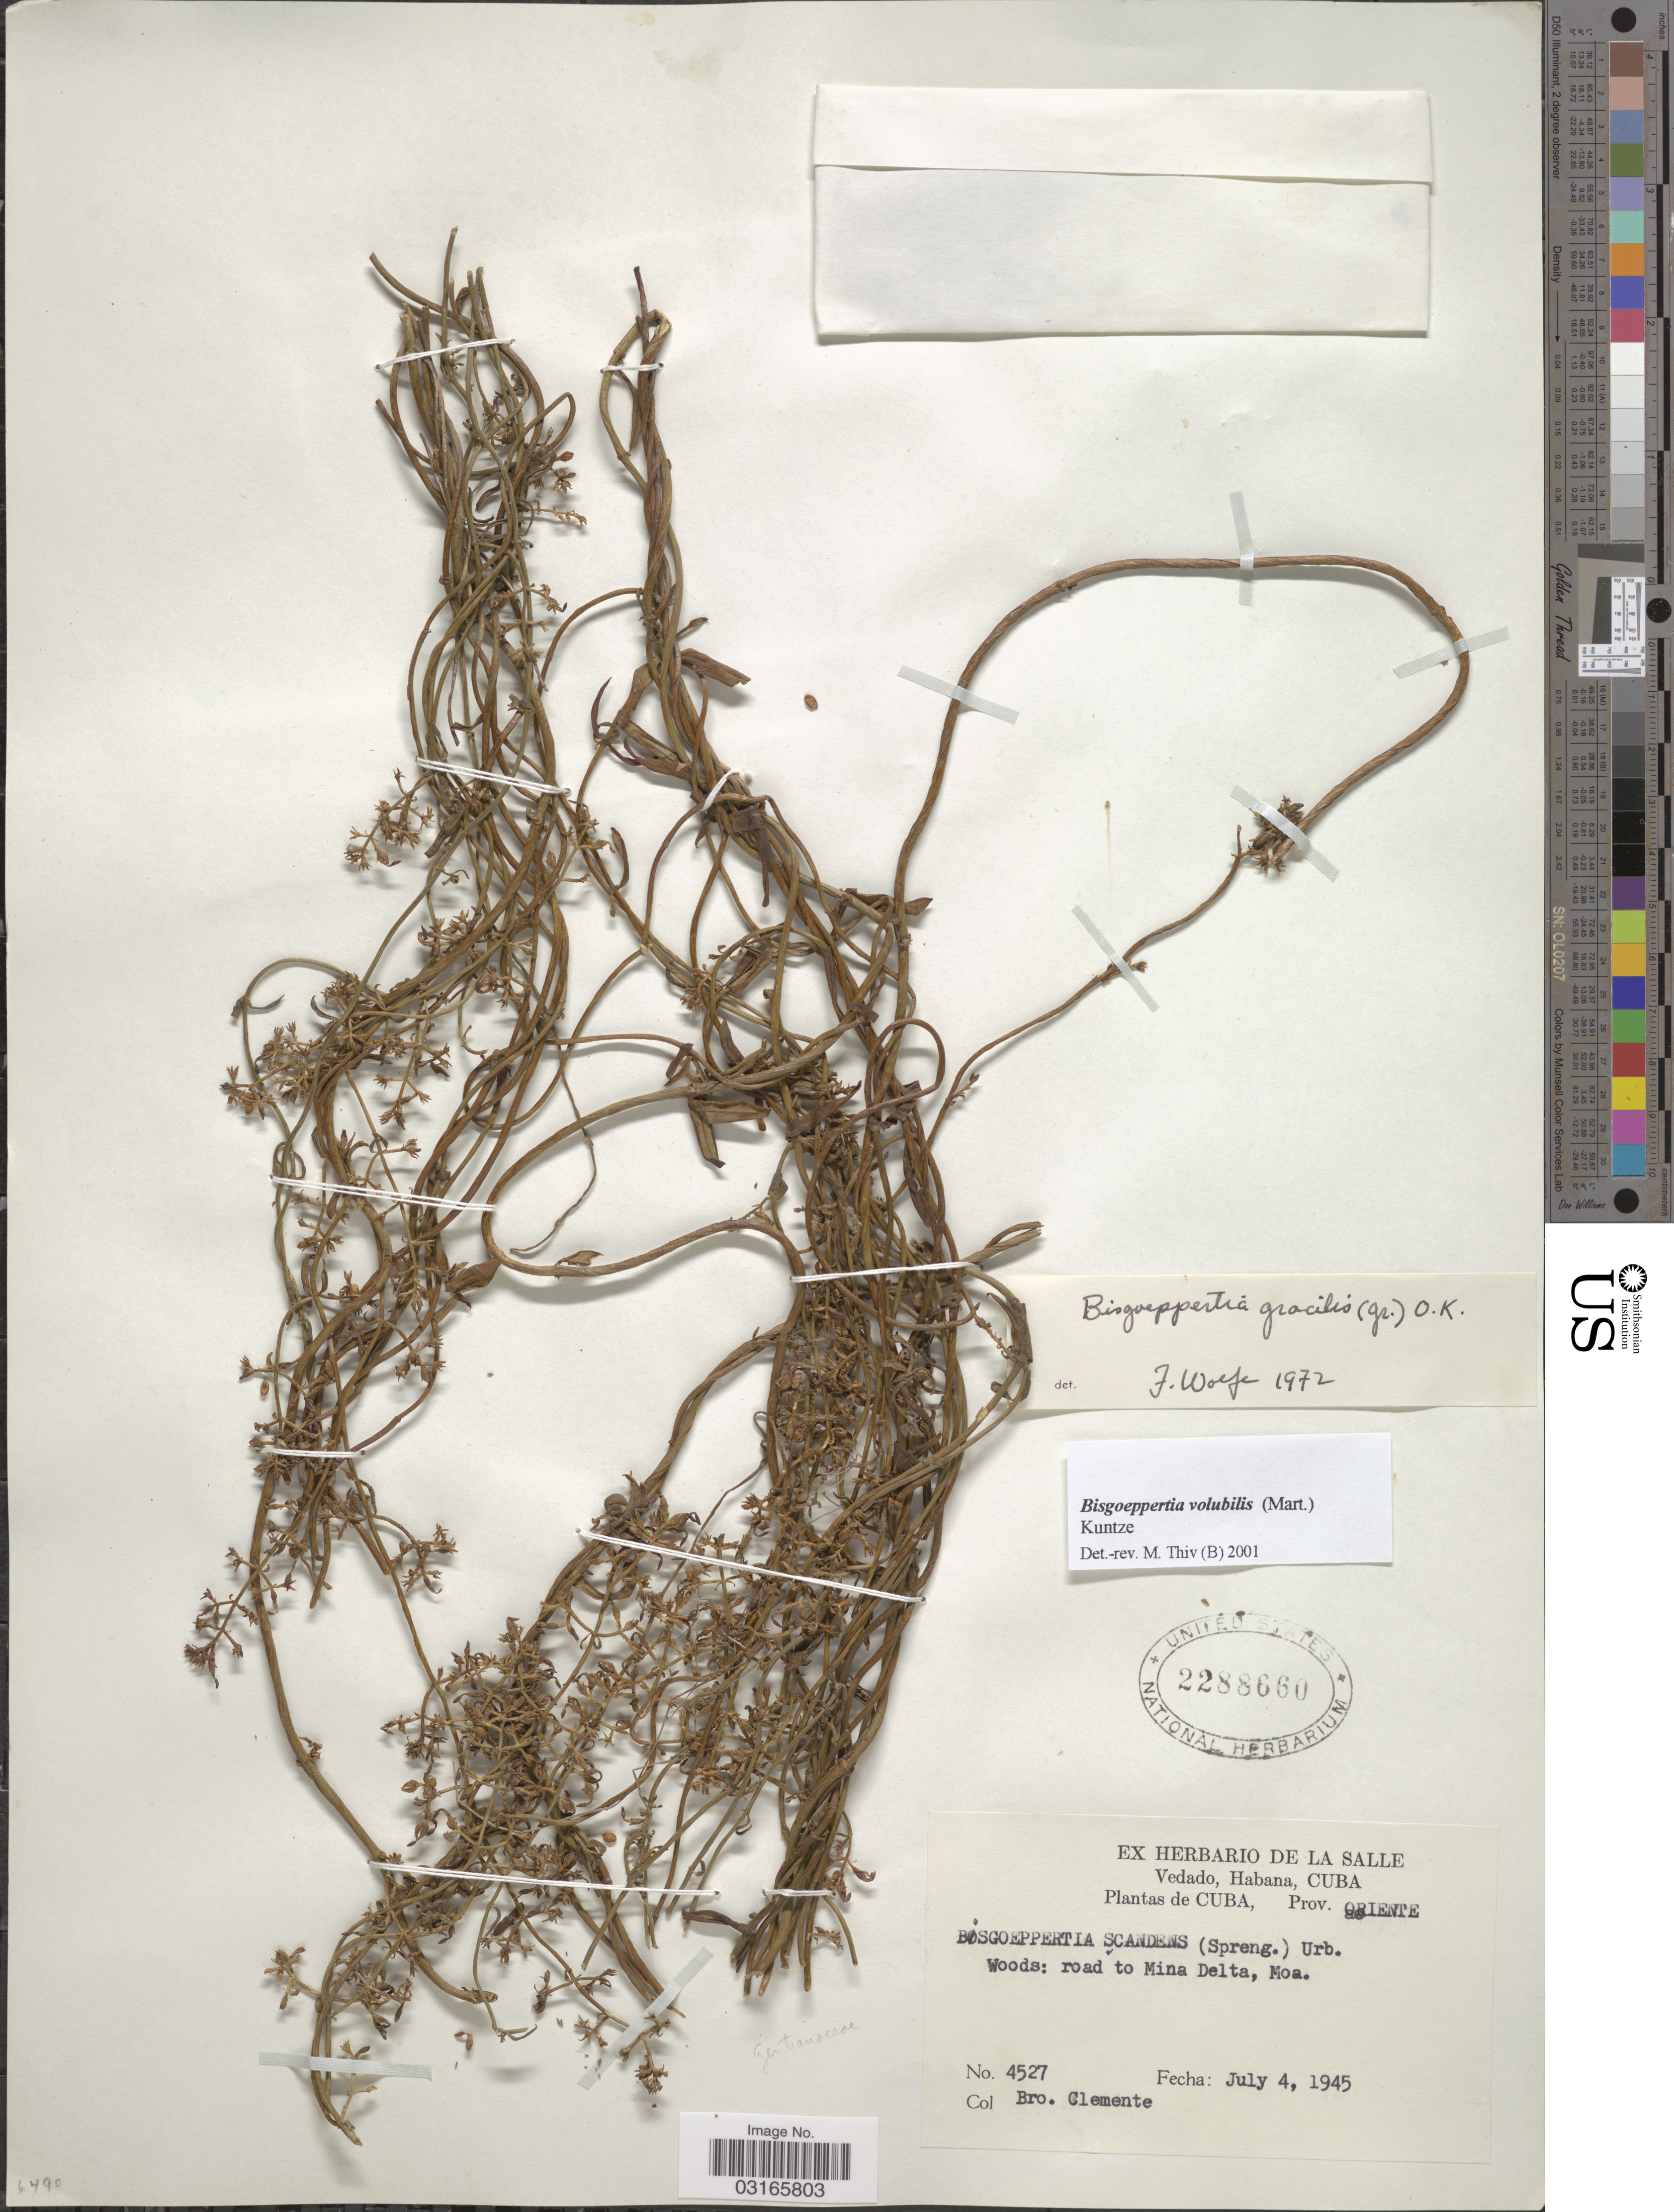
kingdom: Plantae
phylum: Tracheophyta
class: Magnoliopsida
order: Gentianales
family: Gentianaceae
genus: Bisgoeppertia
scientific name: Bisgoeppertia volubilis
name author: (Griseb.) Kuntze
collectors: Bro. Clemente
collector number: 4527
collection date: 1945-07-04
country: Cuba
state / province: Oriente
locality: Prov. Oriente. Woods: road to Mina Delta, Moa.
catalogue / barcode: US 2288660